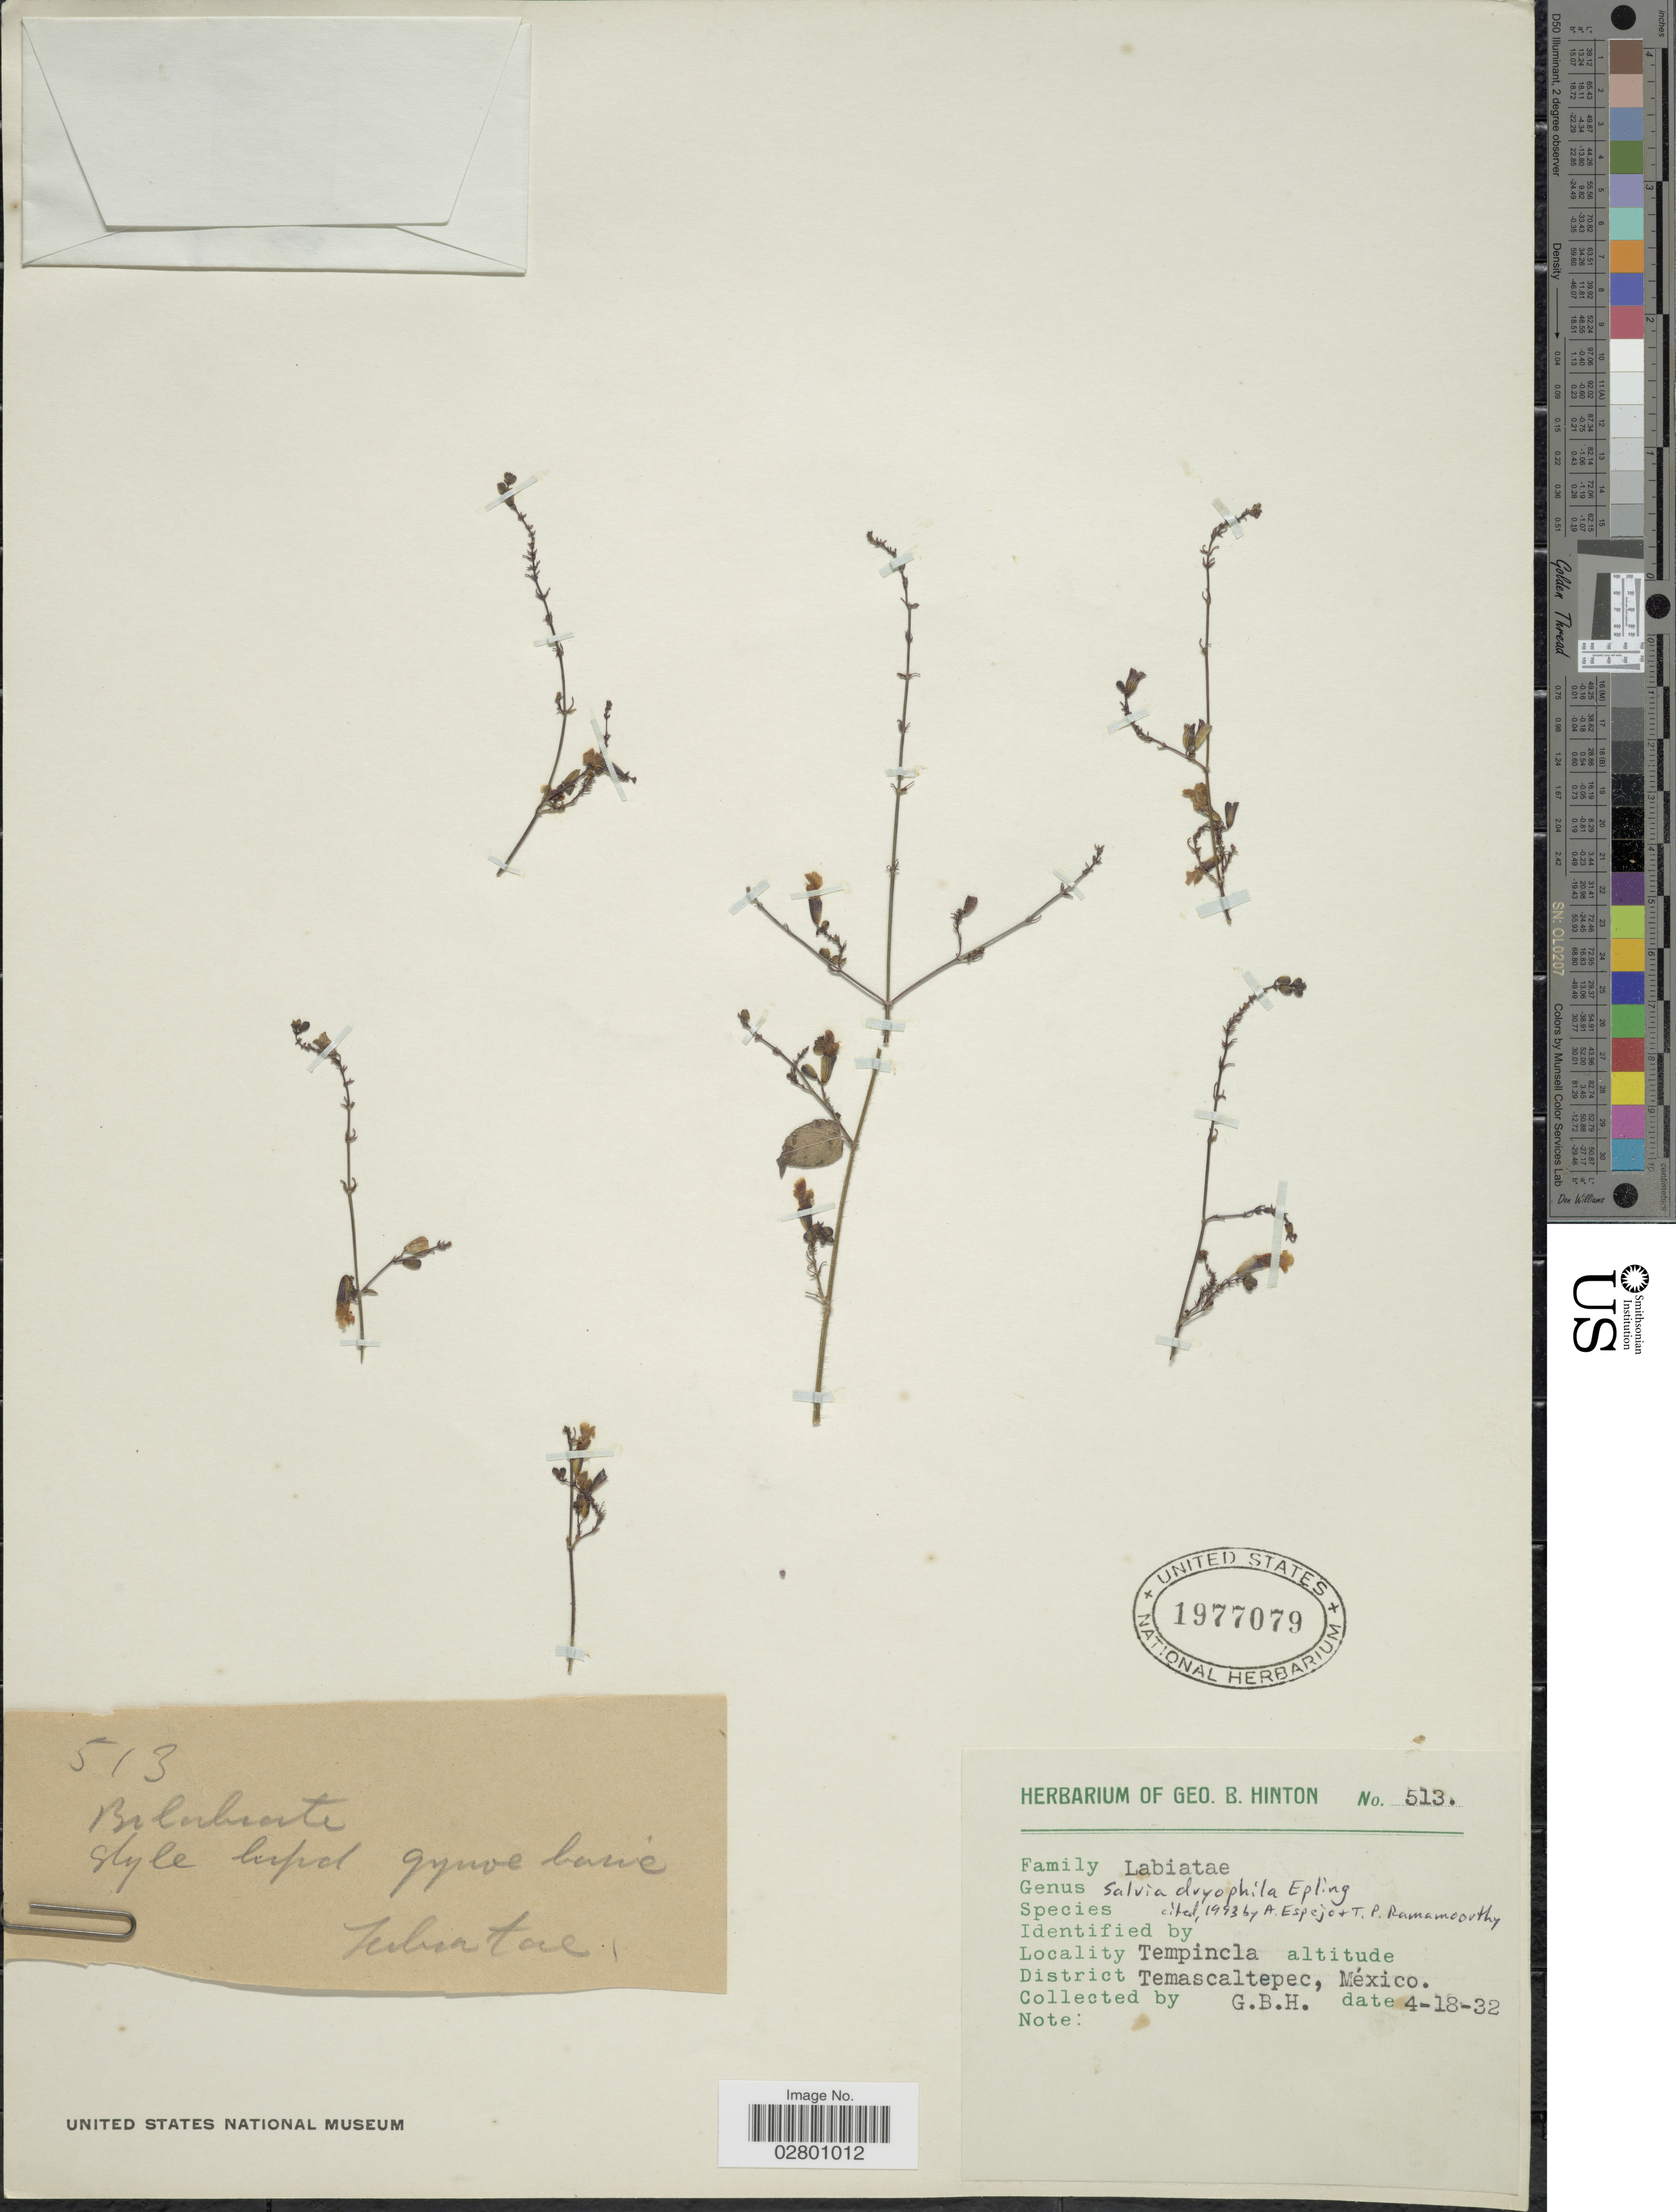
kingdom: Plantae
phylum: Tracheophyta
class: Magnoliopsida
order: Lamiales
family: Lamiaceae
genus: Salvia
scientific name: Salvia dryophila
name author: Epling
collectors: G. B. Hinton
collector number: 513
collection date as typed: Transcribed d/m/y: 18/4/32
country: Mexico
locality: Tempincla. Temascaltepec.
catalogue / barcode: US 1977079